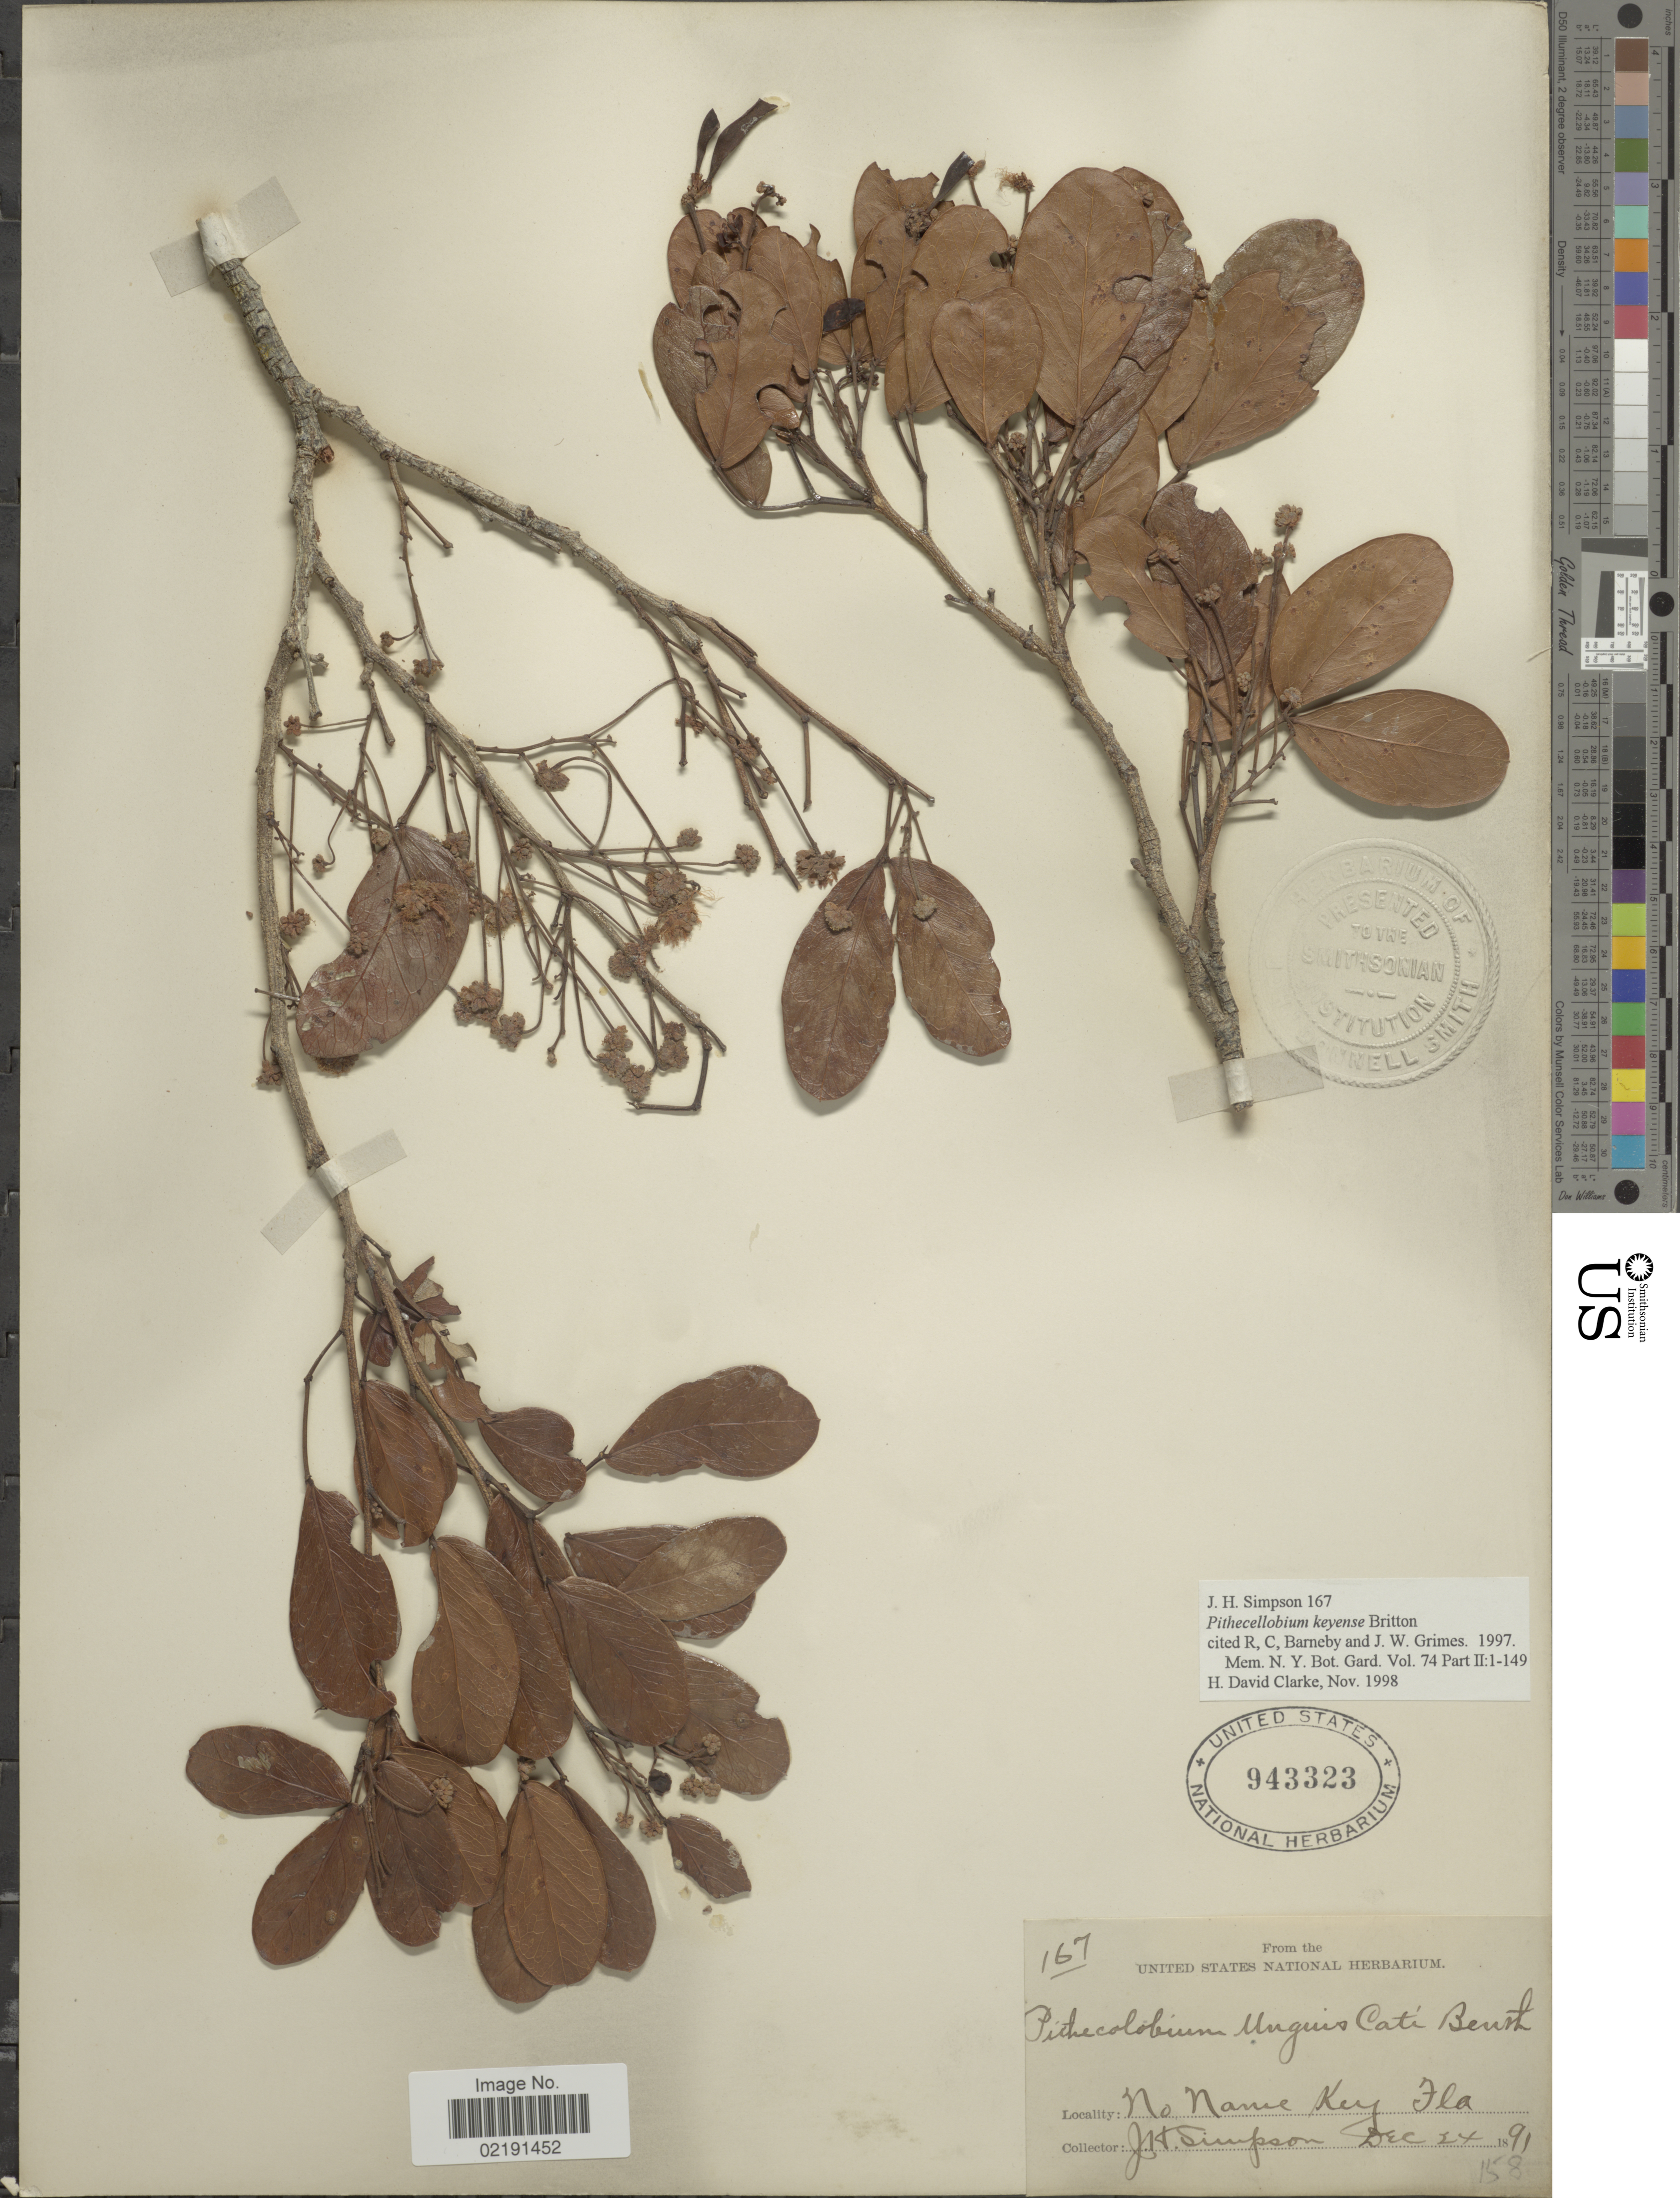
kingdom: Plantae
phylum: Tracheophyta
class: Magnoliopsida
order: Fabales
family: Fabaceae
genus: Pithecellobium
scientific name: Pithecellobium keyense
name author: Britton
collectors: J. H. Simpson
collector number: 167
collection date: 1891-12-24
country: United States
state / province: Florida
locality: No Name Key Fla.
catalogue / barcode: US 943323